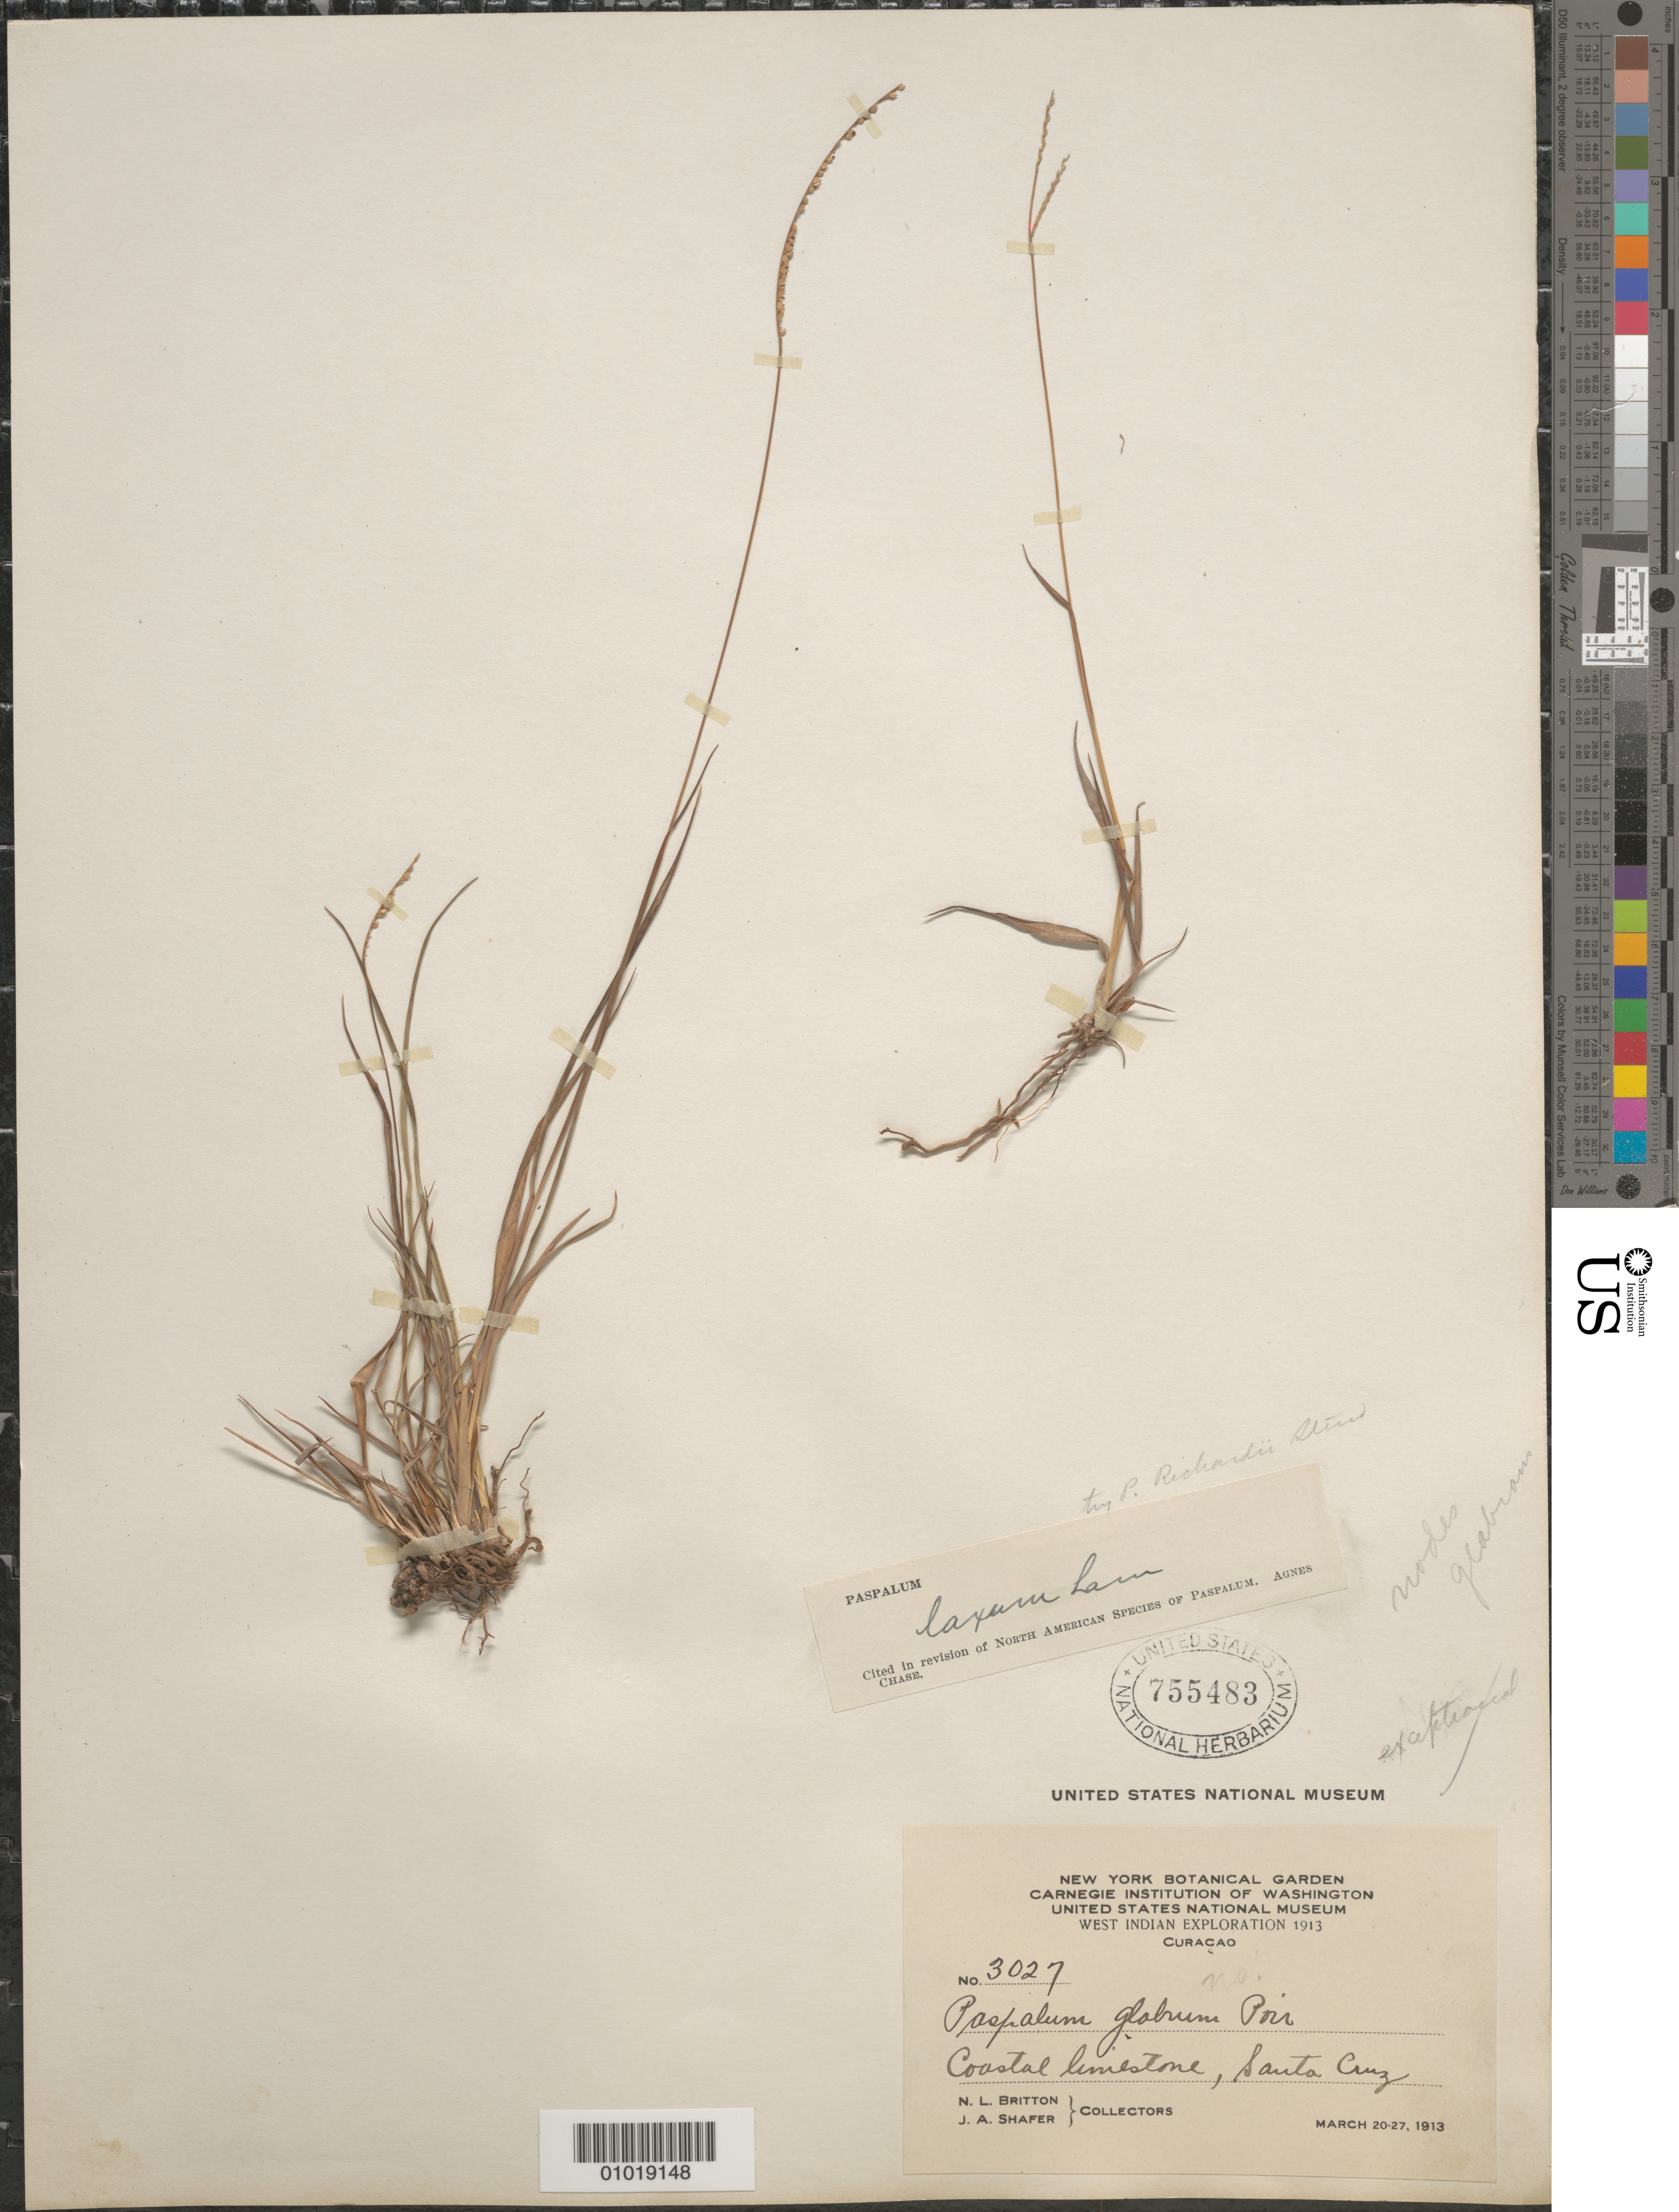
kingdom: Plantae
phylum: Tracheophyta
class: Liliopsida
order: Poales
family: Poaceae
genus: Paspalum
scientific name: Paspalum laxum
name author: Lam.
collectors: N. Britton & J. A. Shafer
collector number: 3027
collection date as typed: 20 Mar 1913 to 27 Mar 1913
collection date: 1913-03-20/1913-03-27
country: Curaçao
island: Curaçao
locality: Santa Cruz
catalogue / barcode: US 755483